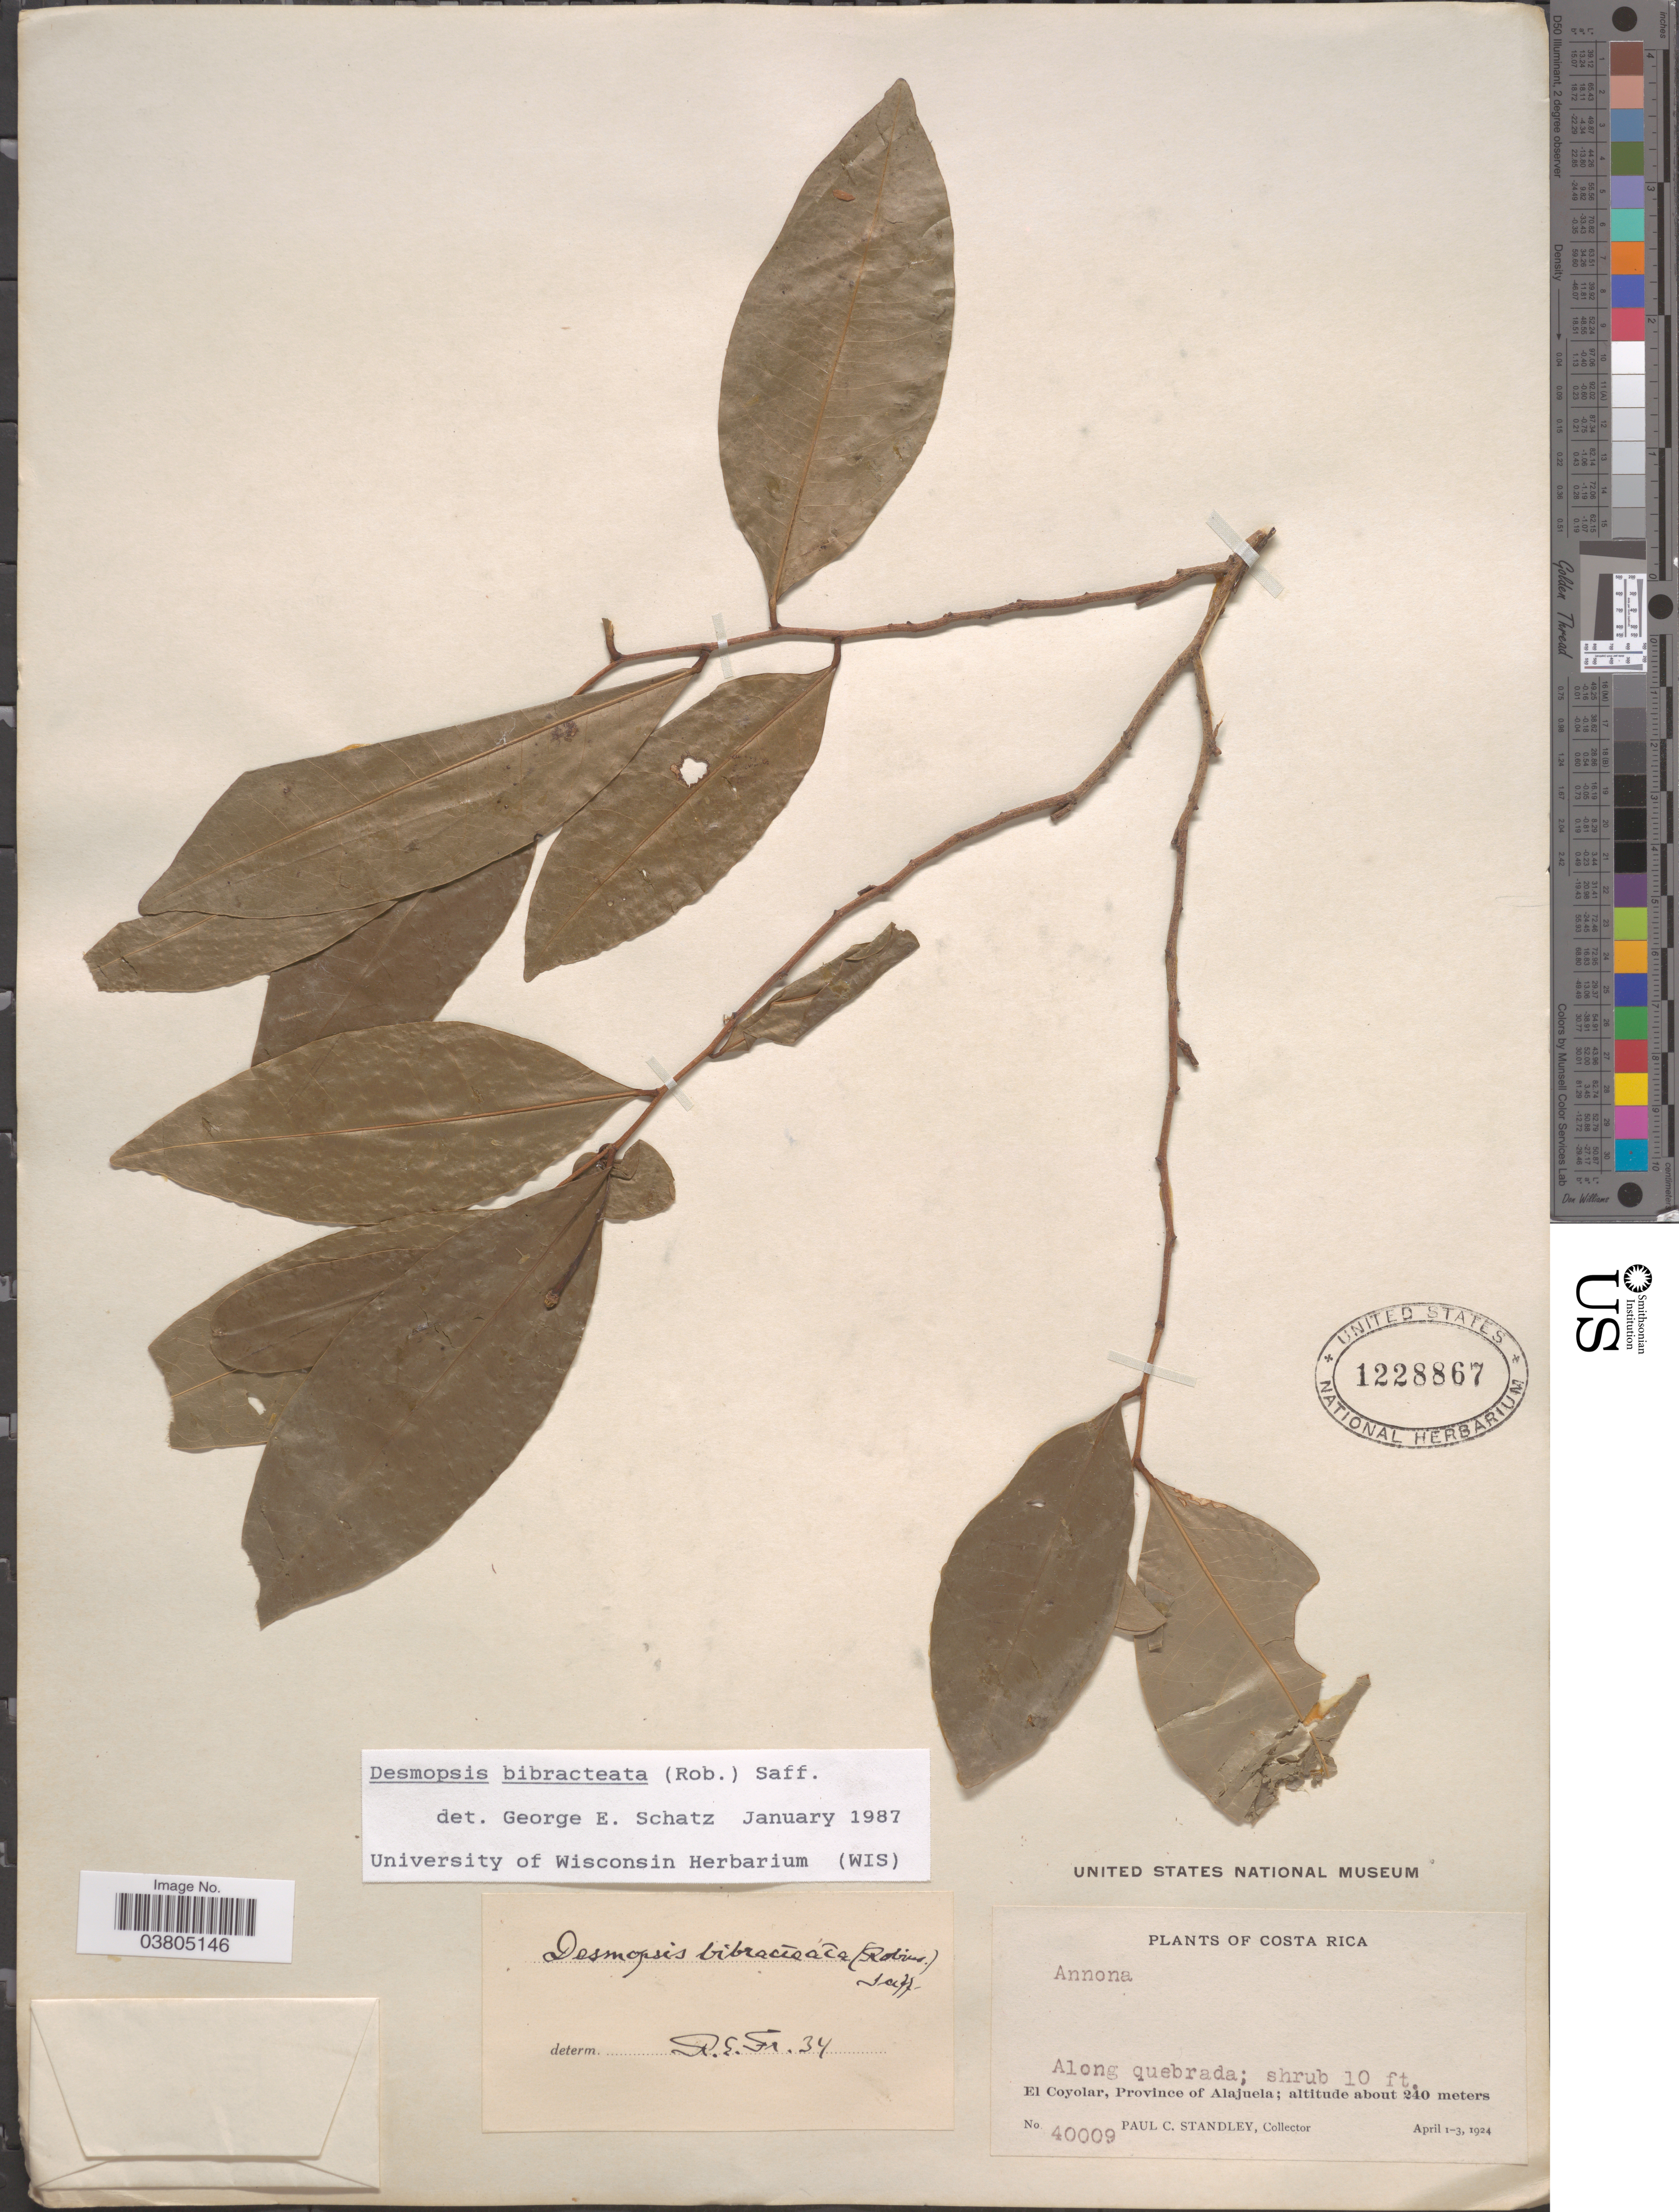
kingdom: Plantae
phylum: Tracheophyta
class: Magnoliopsida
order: Magnoliales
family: Annonaceae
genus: Desmopsis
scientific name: Desmopsis bibracteata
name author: (B.L. Rob.) Saff.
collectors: P. C. Standley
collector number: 40009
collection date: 1924-04-01/1924-04-03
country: Costa Rica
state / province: Alajuela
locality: Along quebrada. El Coyolar.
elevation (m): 240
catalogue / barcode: US 1228867